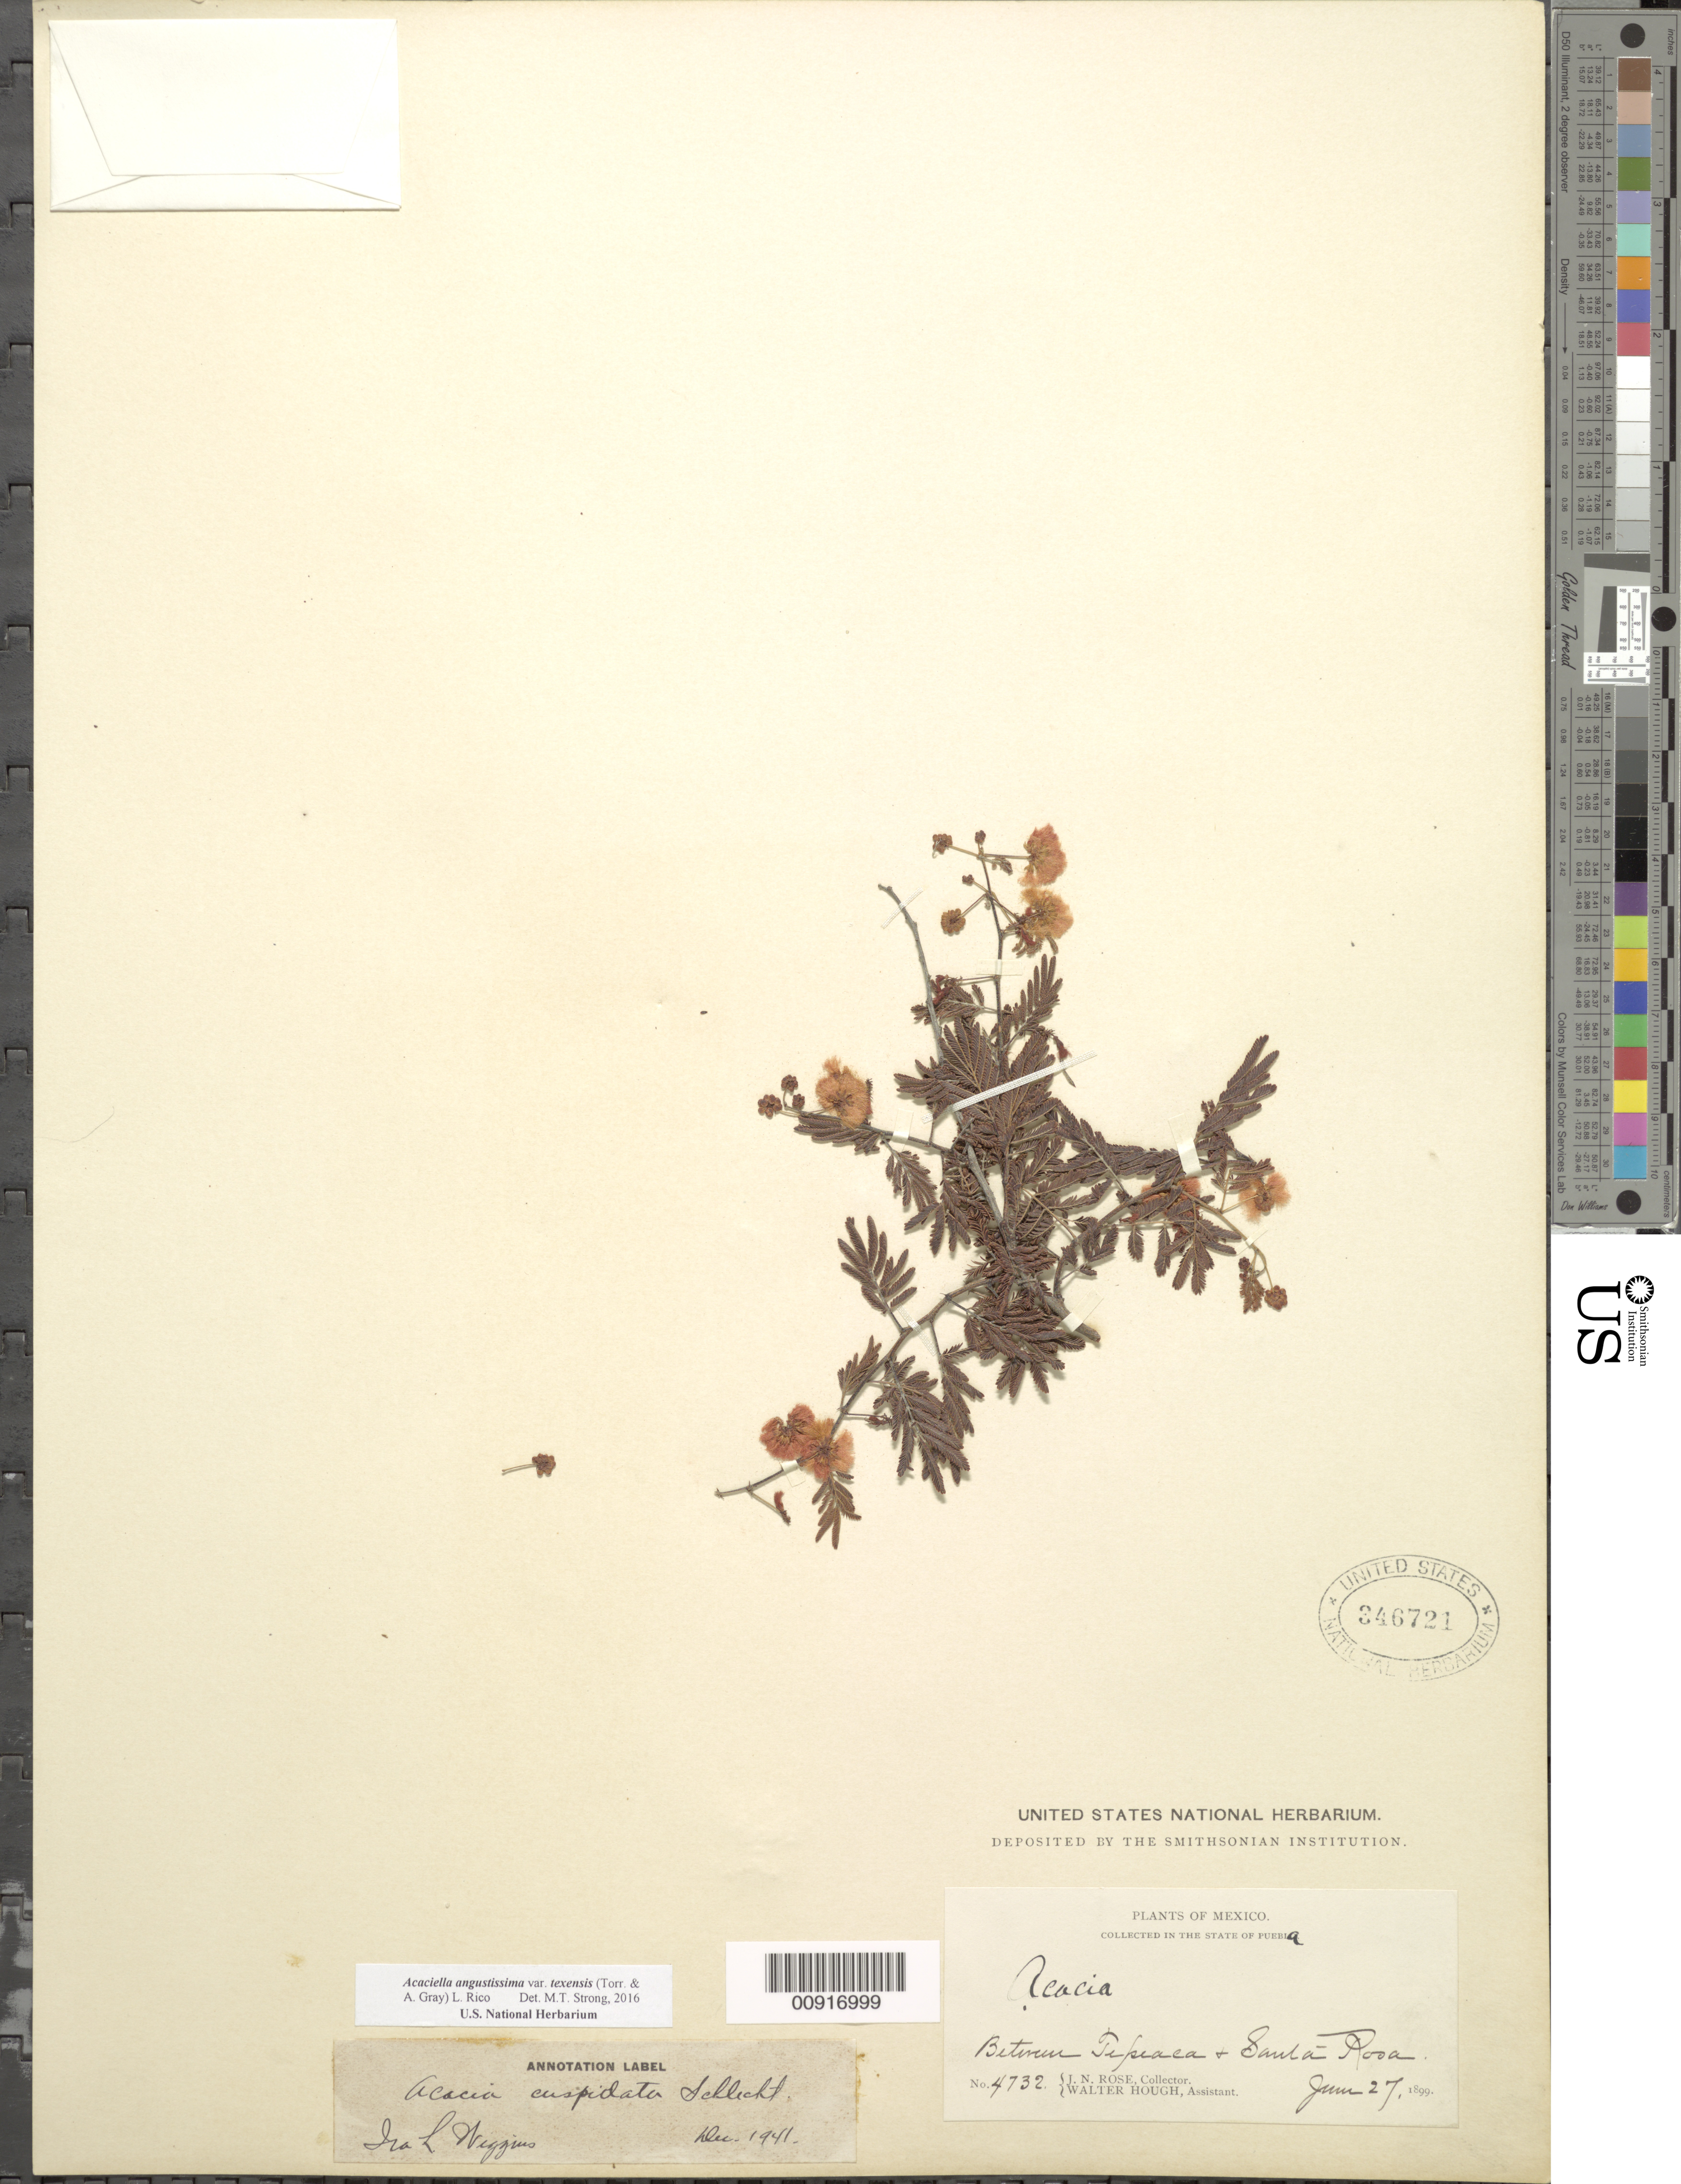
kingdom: Plantae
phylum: Tracheophyta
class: Magnoliopsida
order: Fabales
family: Fabaceae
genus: Acaciella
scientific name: Acaciella angustissima var. texensis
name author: (Nutt. ex Torr. & A. Gray) L. Rico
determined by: Strong, M. T., (US), Smithsonian Institution - National Museum of Natural History (UNITED STATES)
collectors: J. N. Rose & W. Hough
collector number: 4732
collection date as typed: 27 Jun 1899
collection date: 1899-06-27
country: Mexico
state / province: Puebla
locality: Between Tepeaca & Santa Rosa.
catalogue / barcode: US 346721